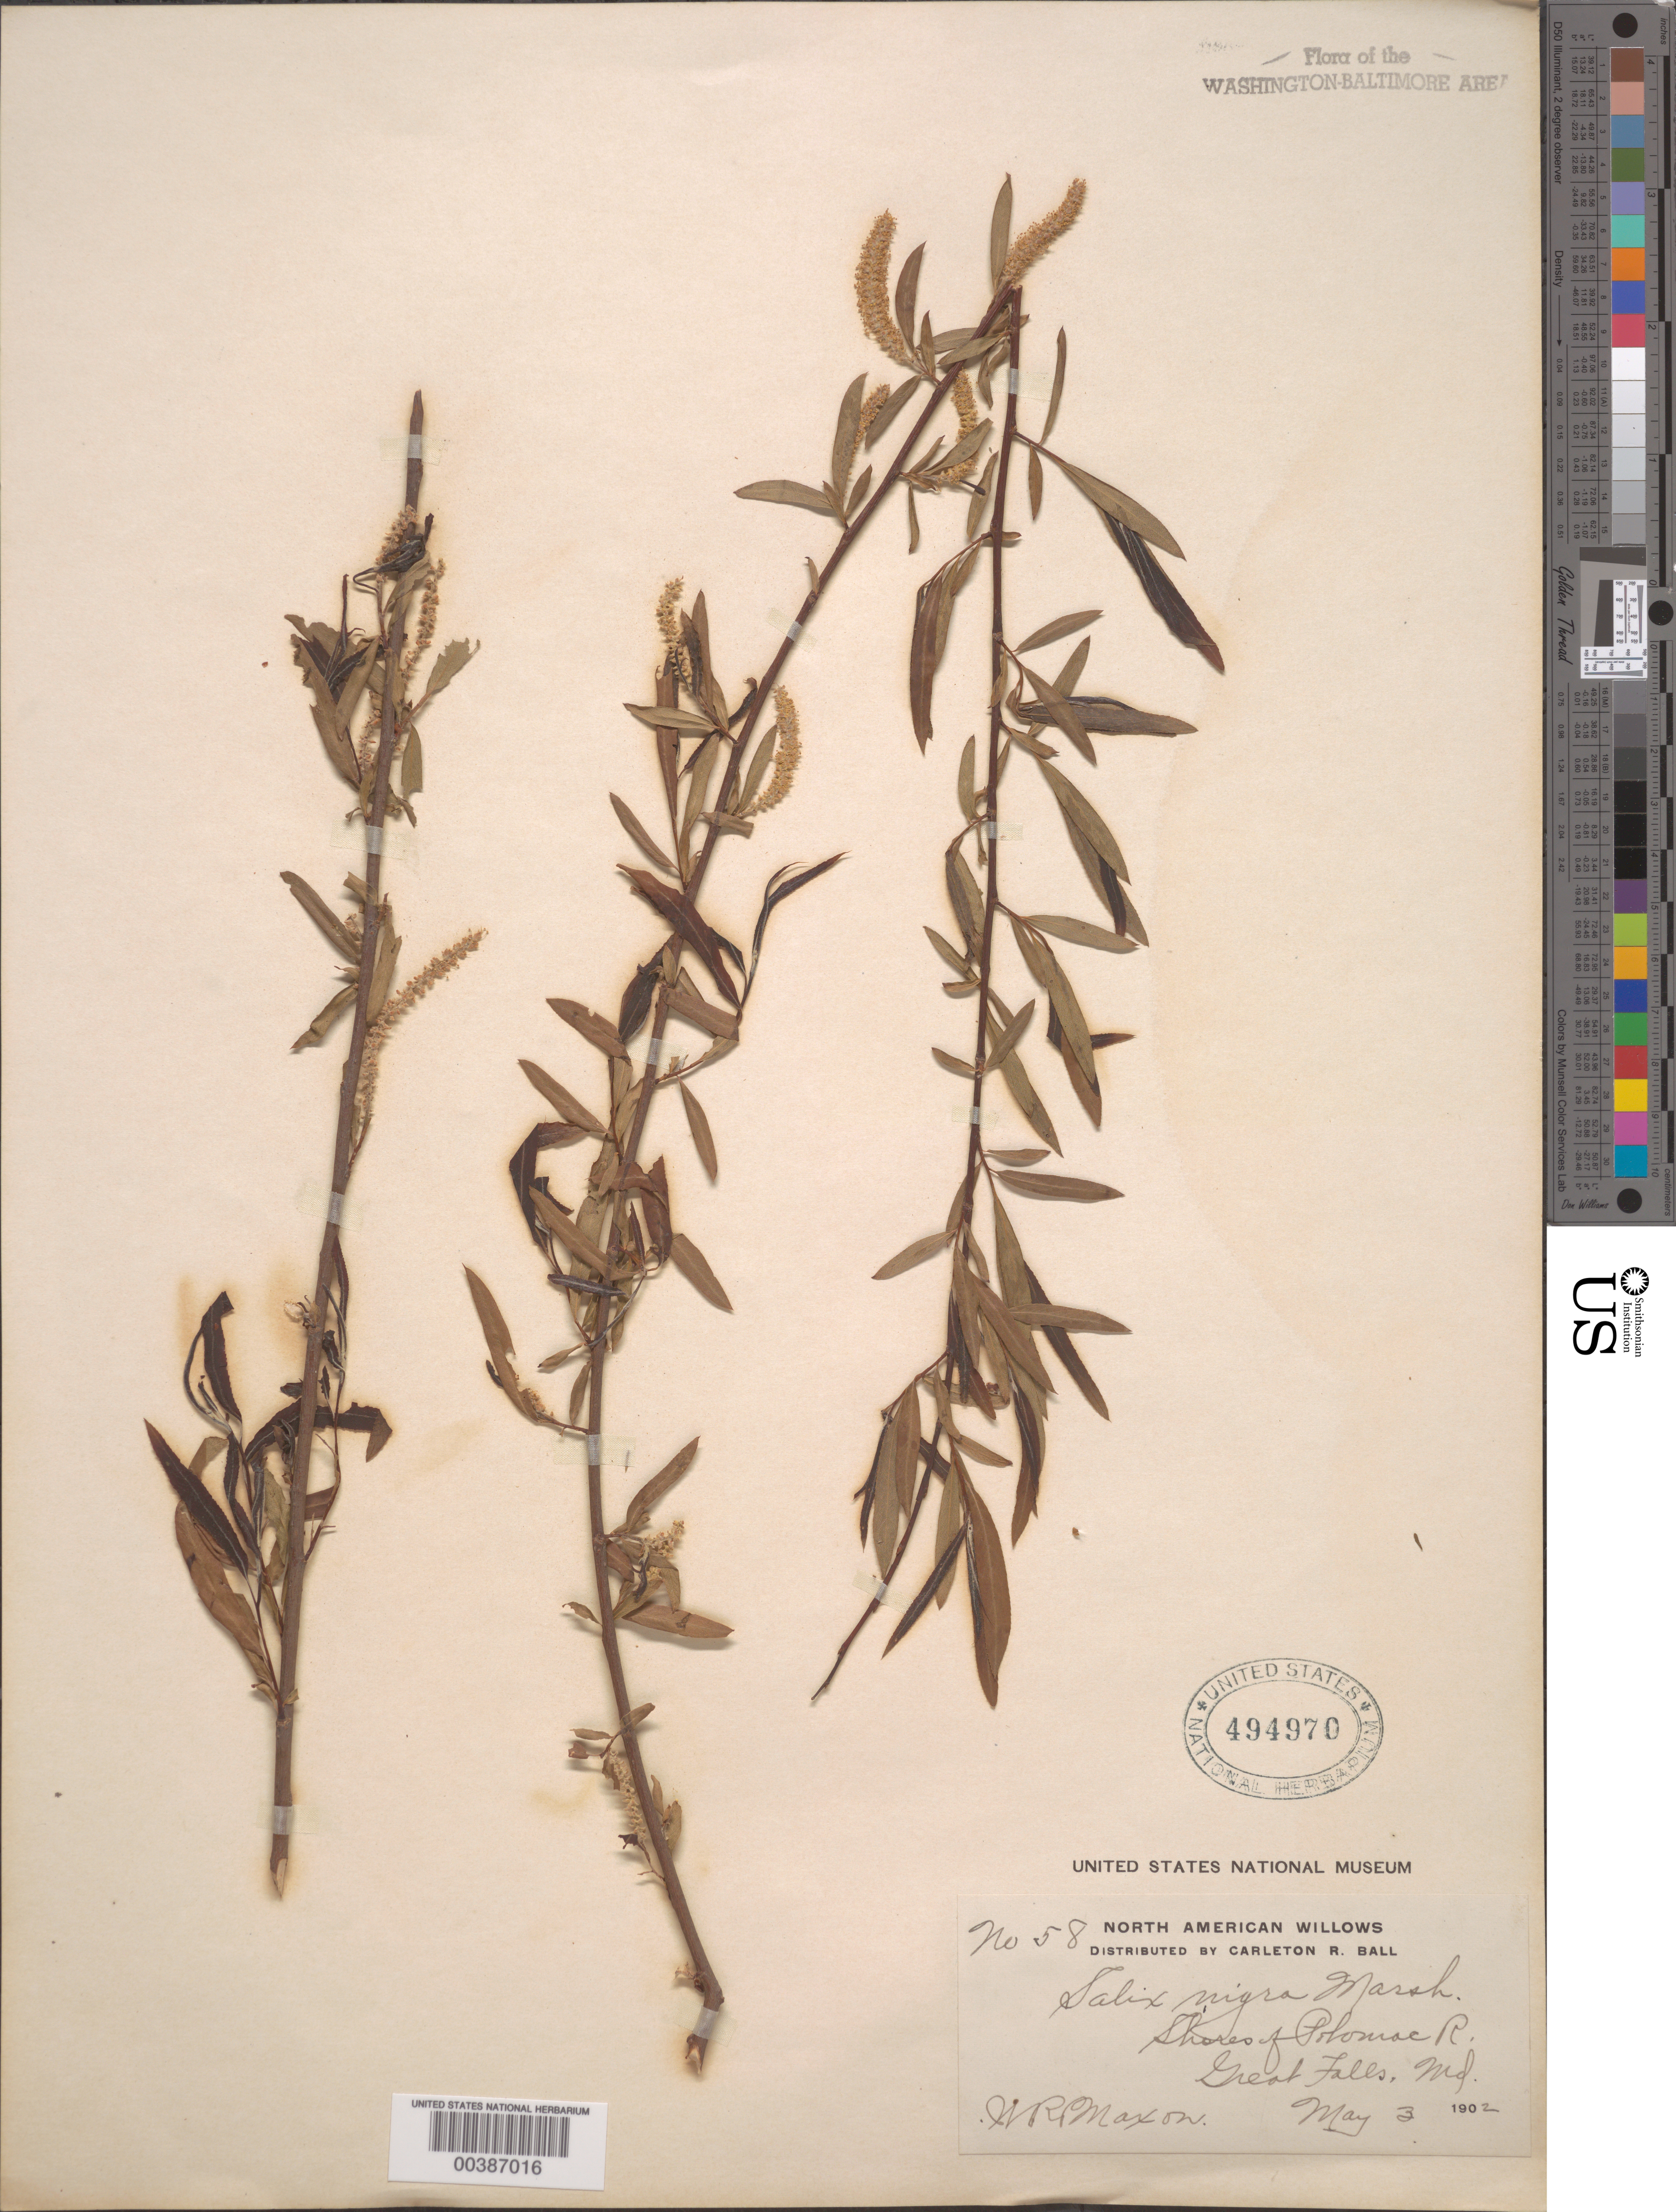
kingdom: Plantae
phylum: Tracheophyta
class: Magnoliopsida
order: Malpighiales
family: Salicaceae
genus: Salix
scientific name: Salix nigra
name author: Marshall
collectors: W. R. Maxon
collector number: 58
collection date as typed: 03 May 1902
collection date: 1902-05-03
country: United States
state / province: Maryland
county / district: Montgomery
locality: Potomac River, Great Falls C. & O. Canal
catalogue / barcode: US 494970